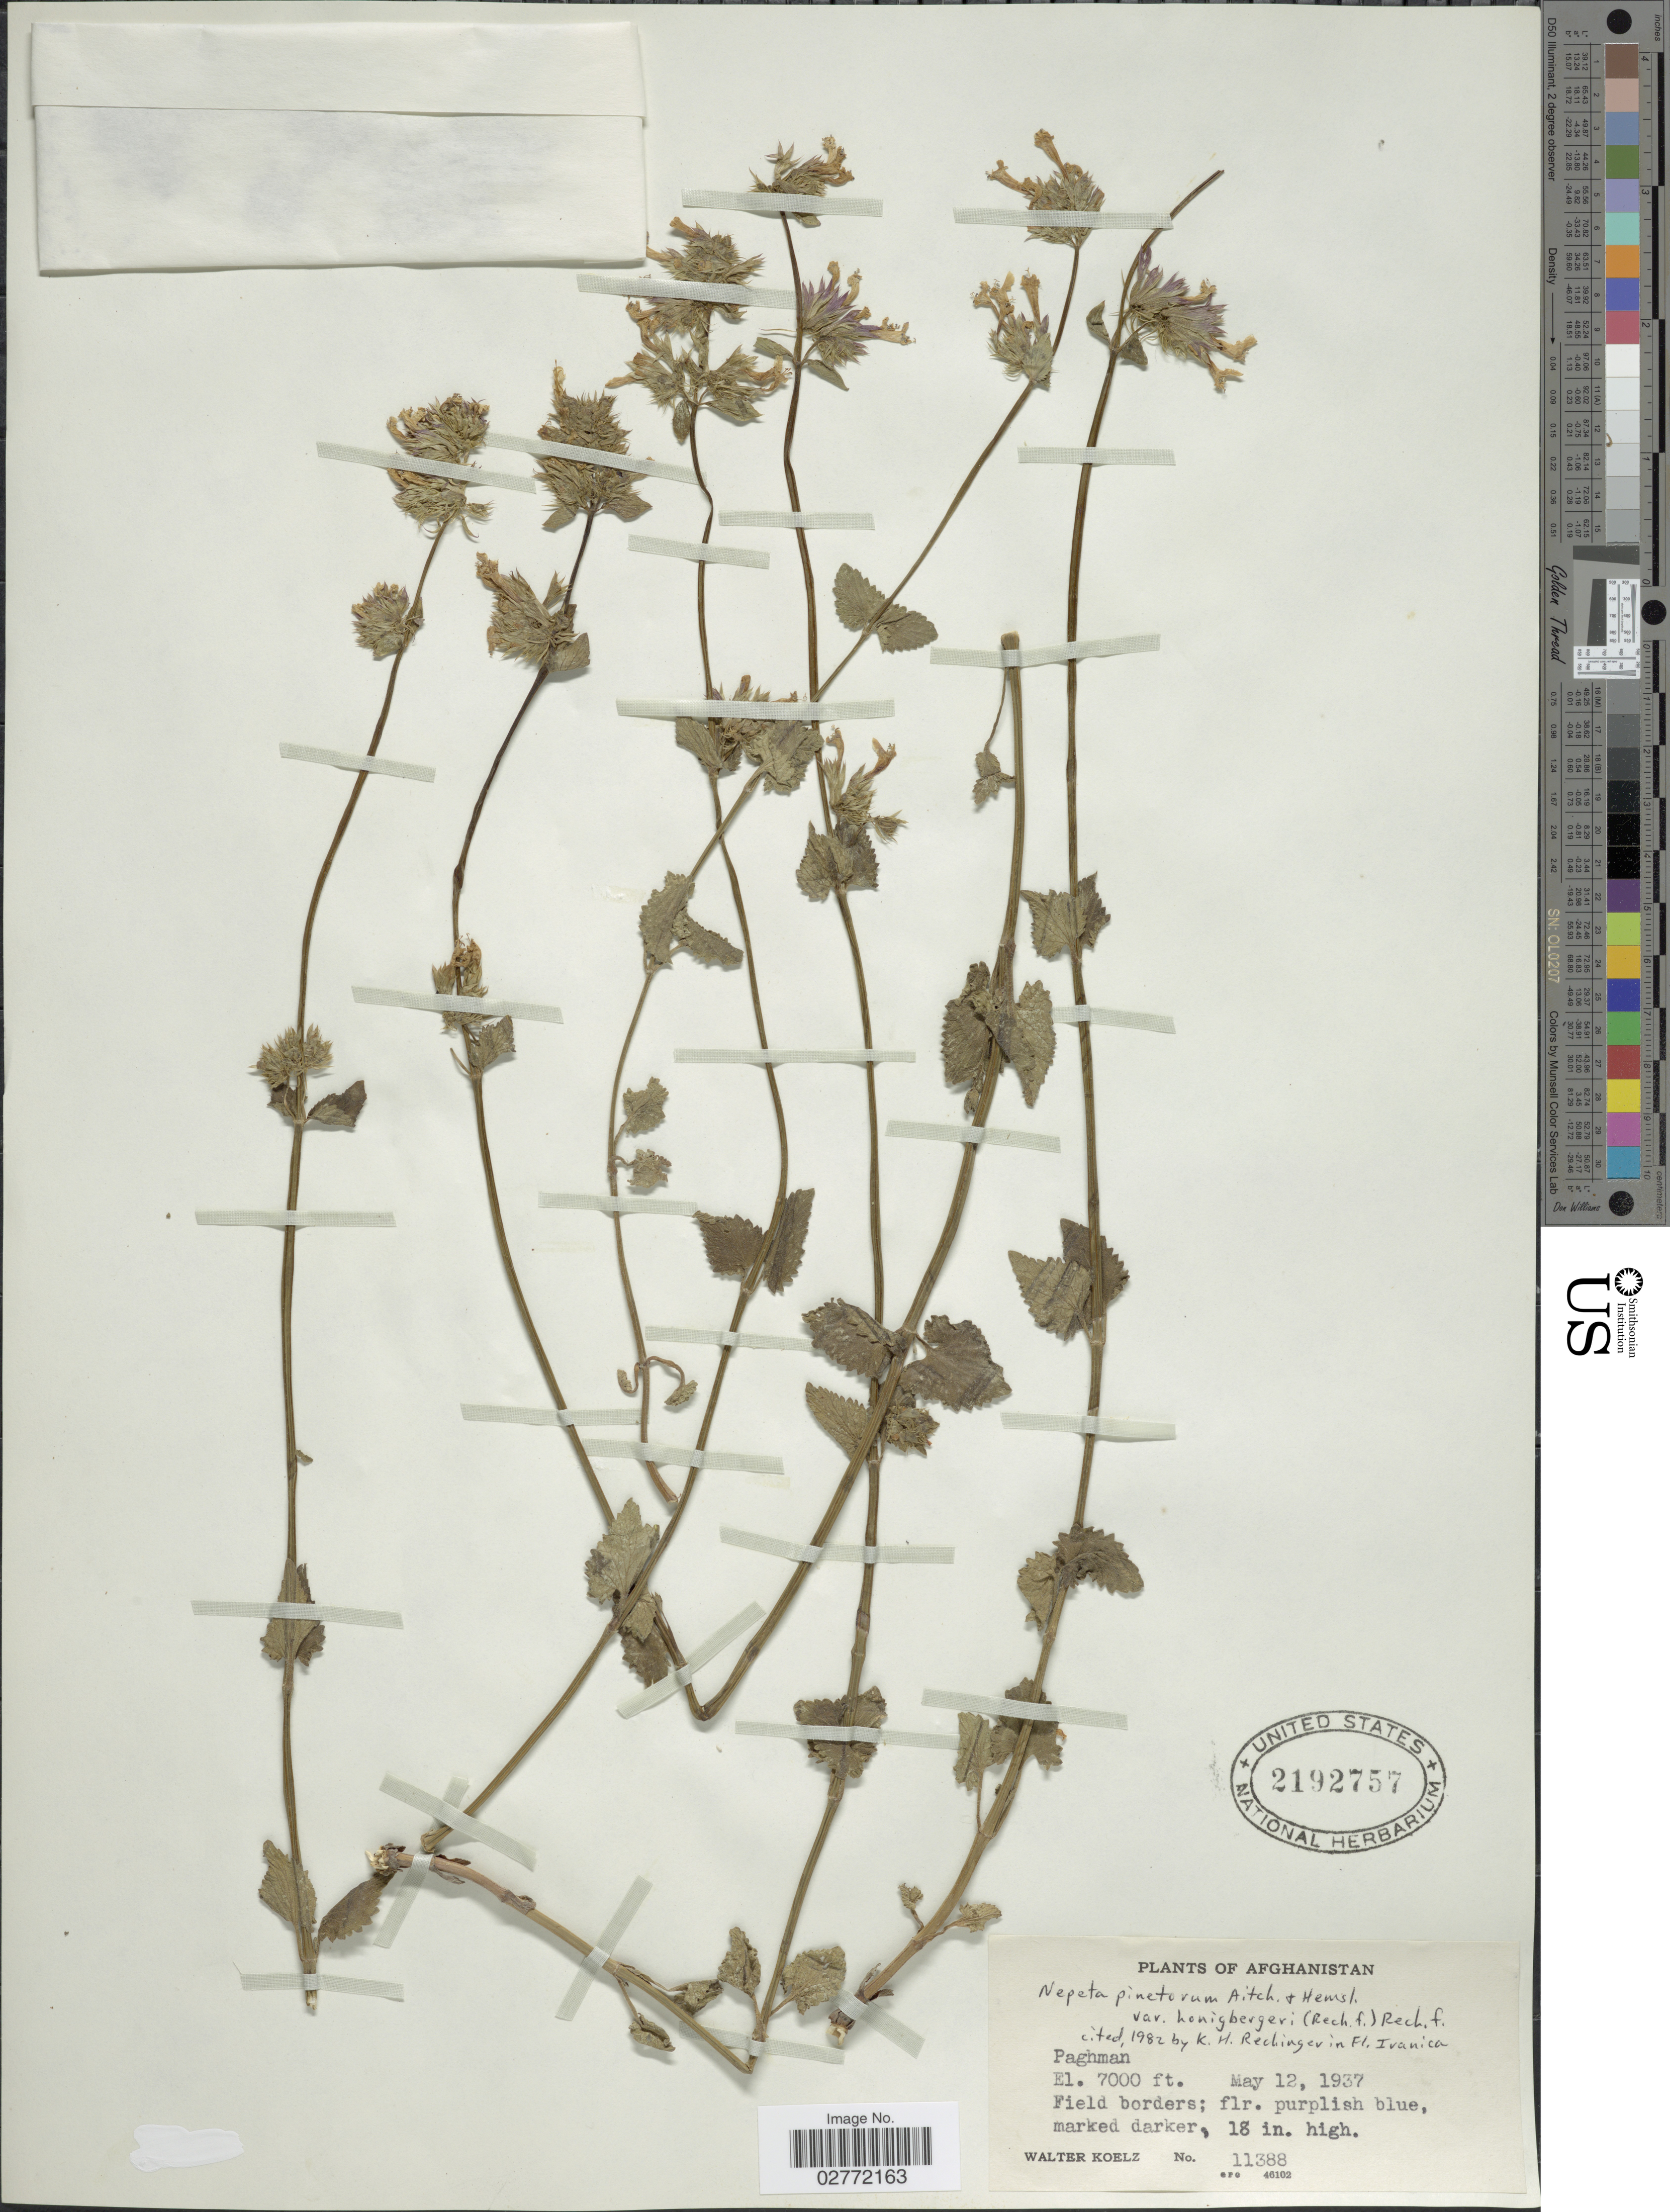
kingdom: Plantae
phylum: Tracheophyta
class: Magnoliopsida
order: Lamiales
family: Lamiaceae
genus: Nepeta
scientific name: Nepeta pinetorum var. honigbergeri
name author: (Rech. f.) Rech. f.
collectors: W. N. Koelz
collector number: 11388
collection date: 1937-05-12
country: Afghanistan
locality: Paghman.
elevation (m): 2134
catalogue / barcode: US 2192757